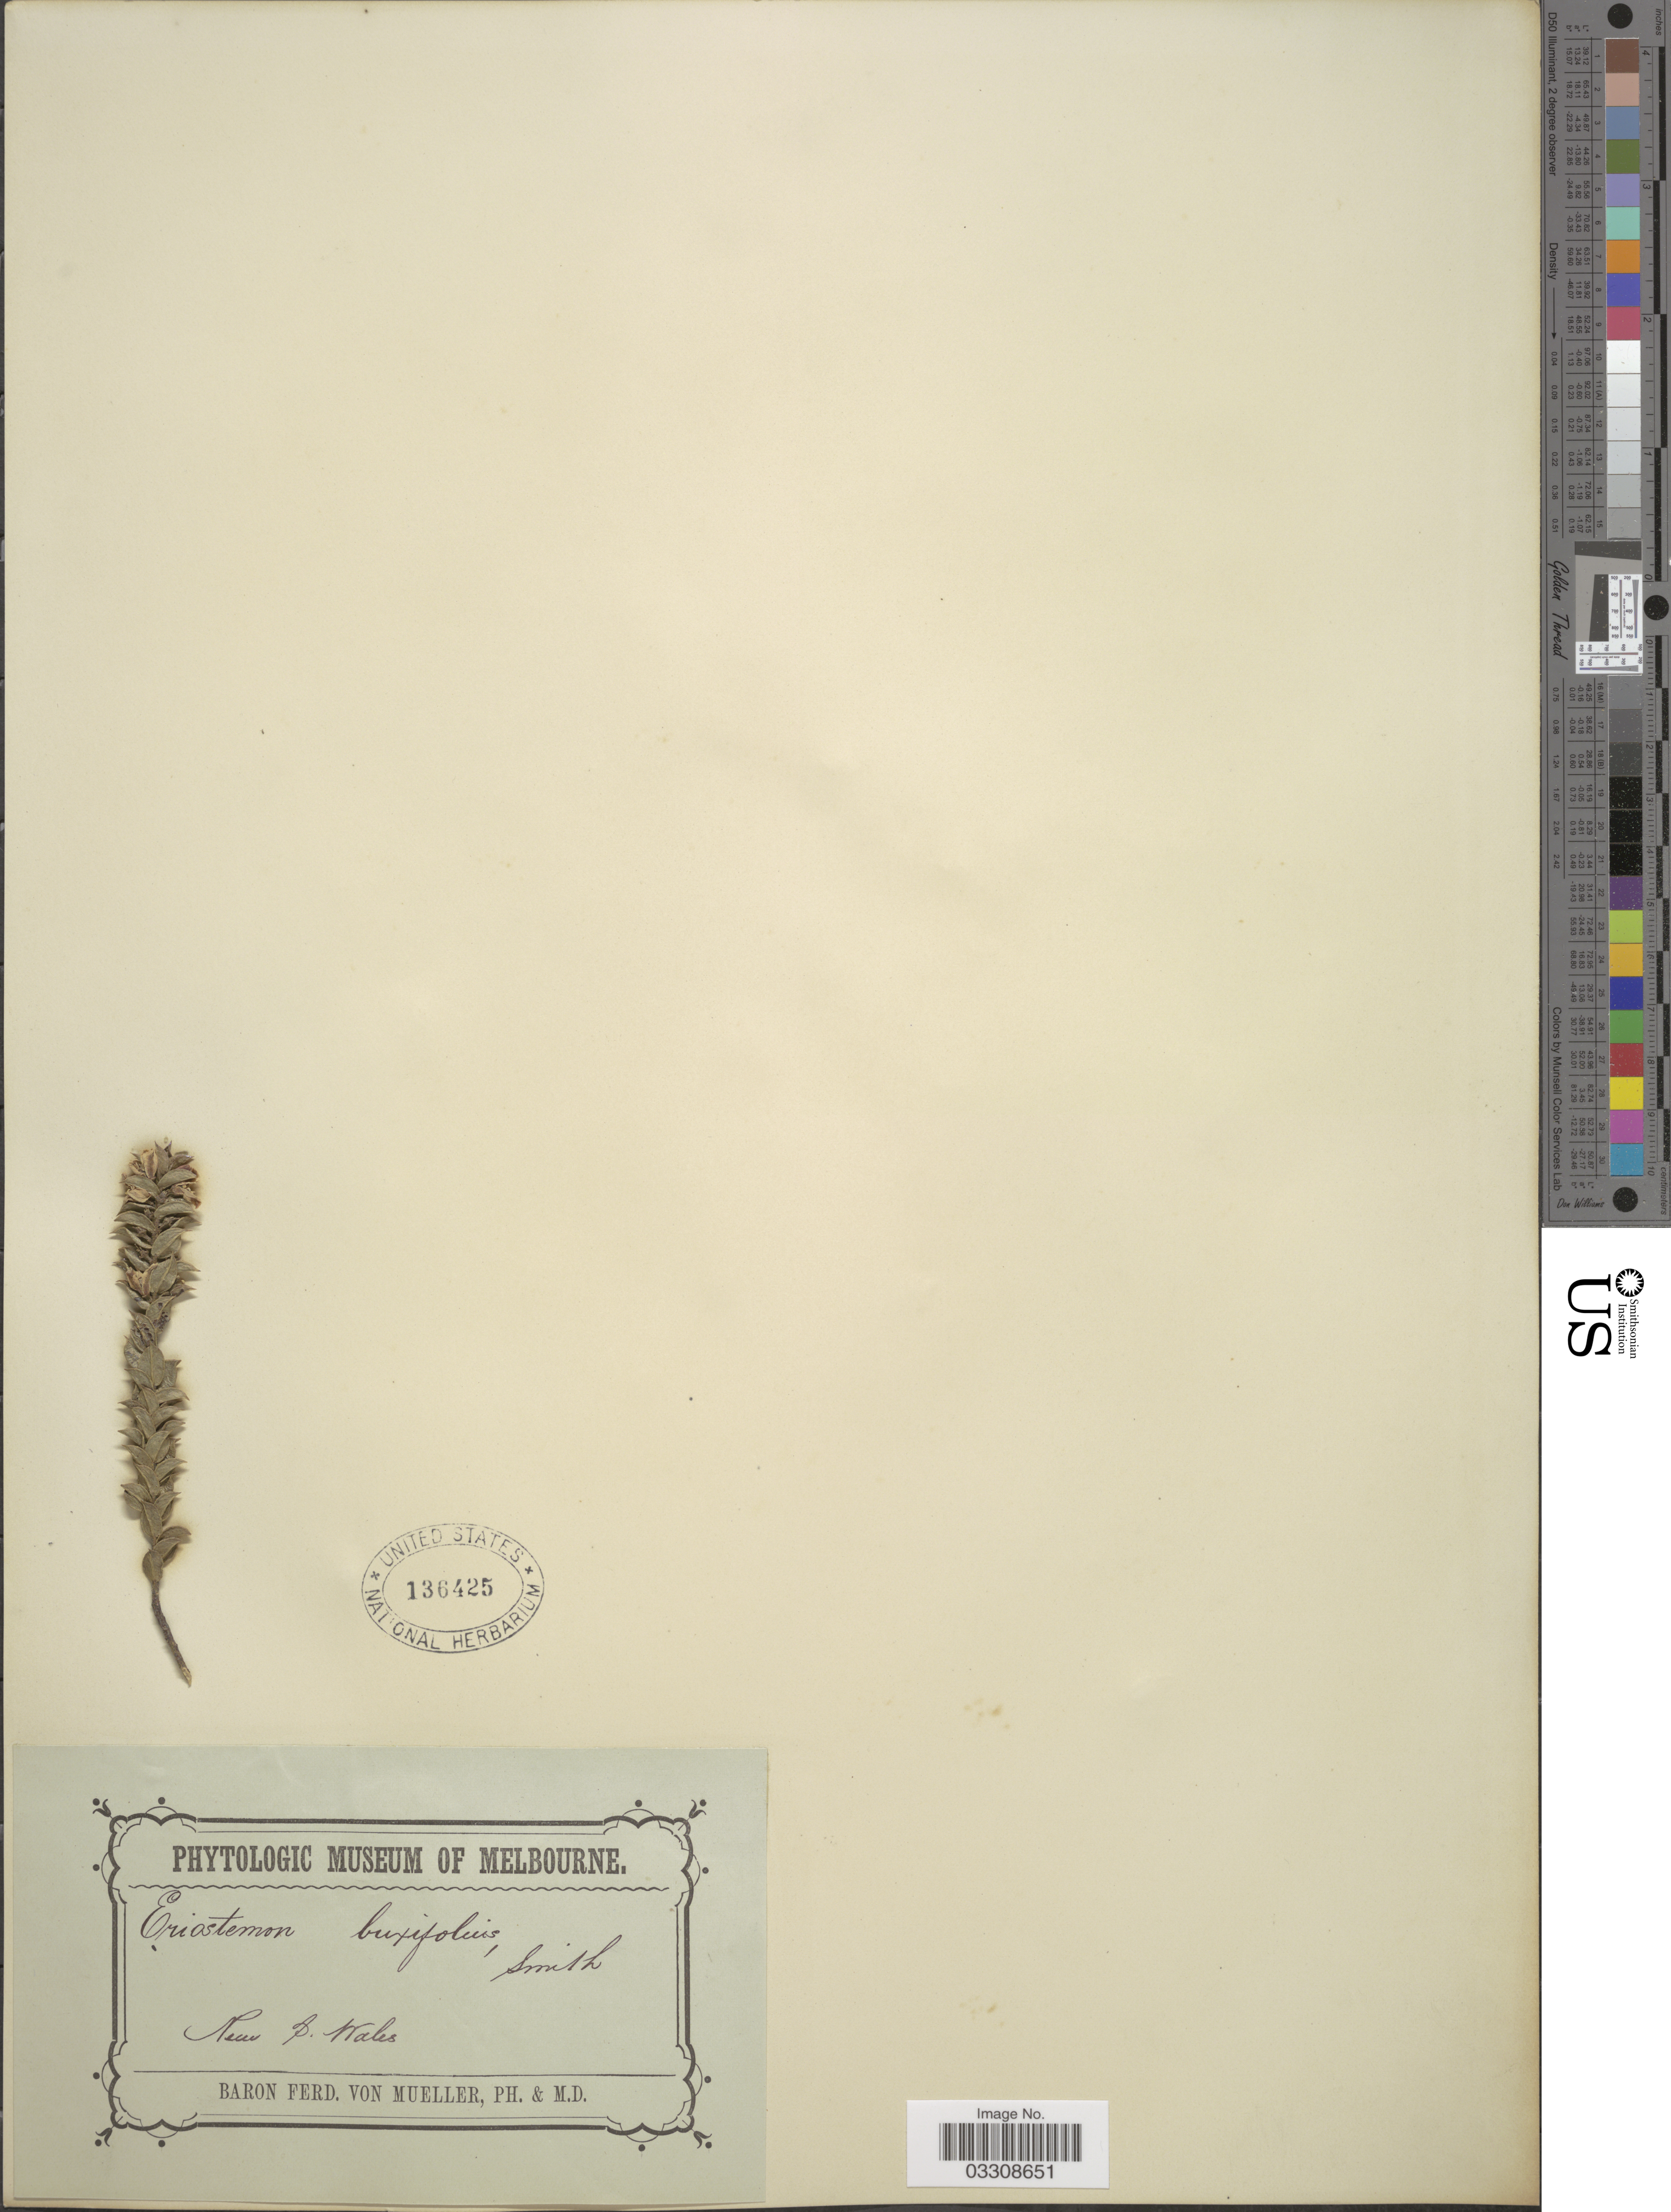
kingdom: Plantae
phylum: Tracheophyta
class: Magnoliopsida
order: Sapindales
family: Rutaceae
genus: Eriostemon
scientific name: Eriostemon buxifolius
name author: Sm.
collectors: F. Mueller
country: Australia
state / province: New South Wales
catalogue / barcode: US 136425